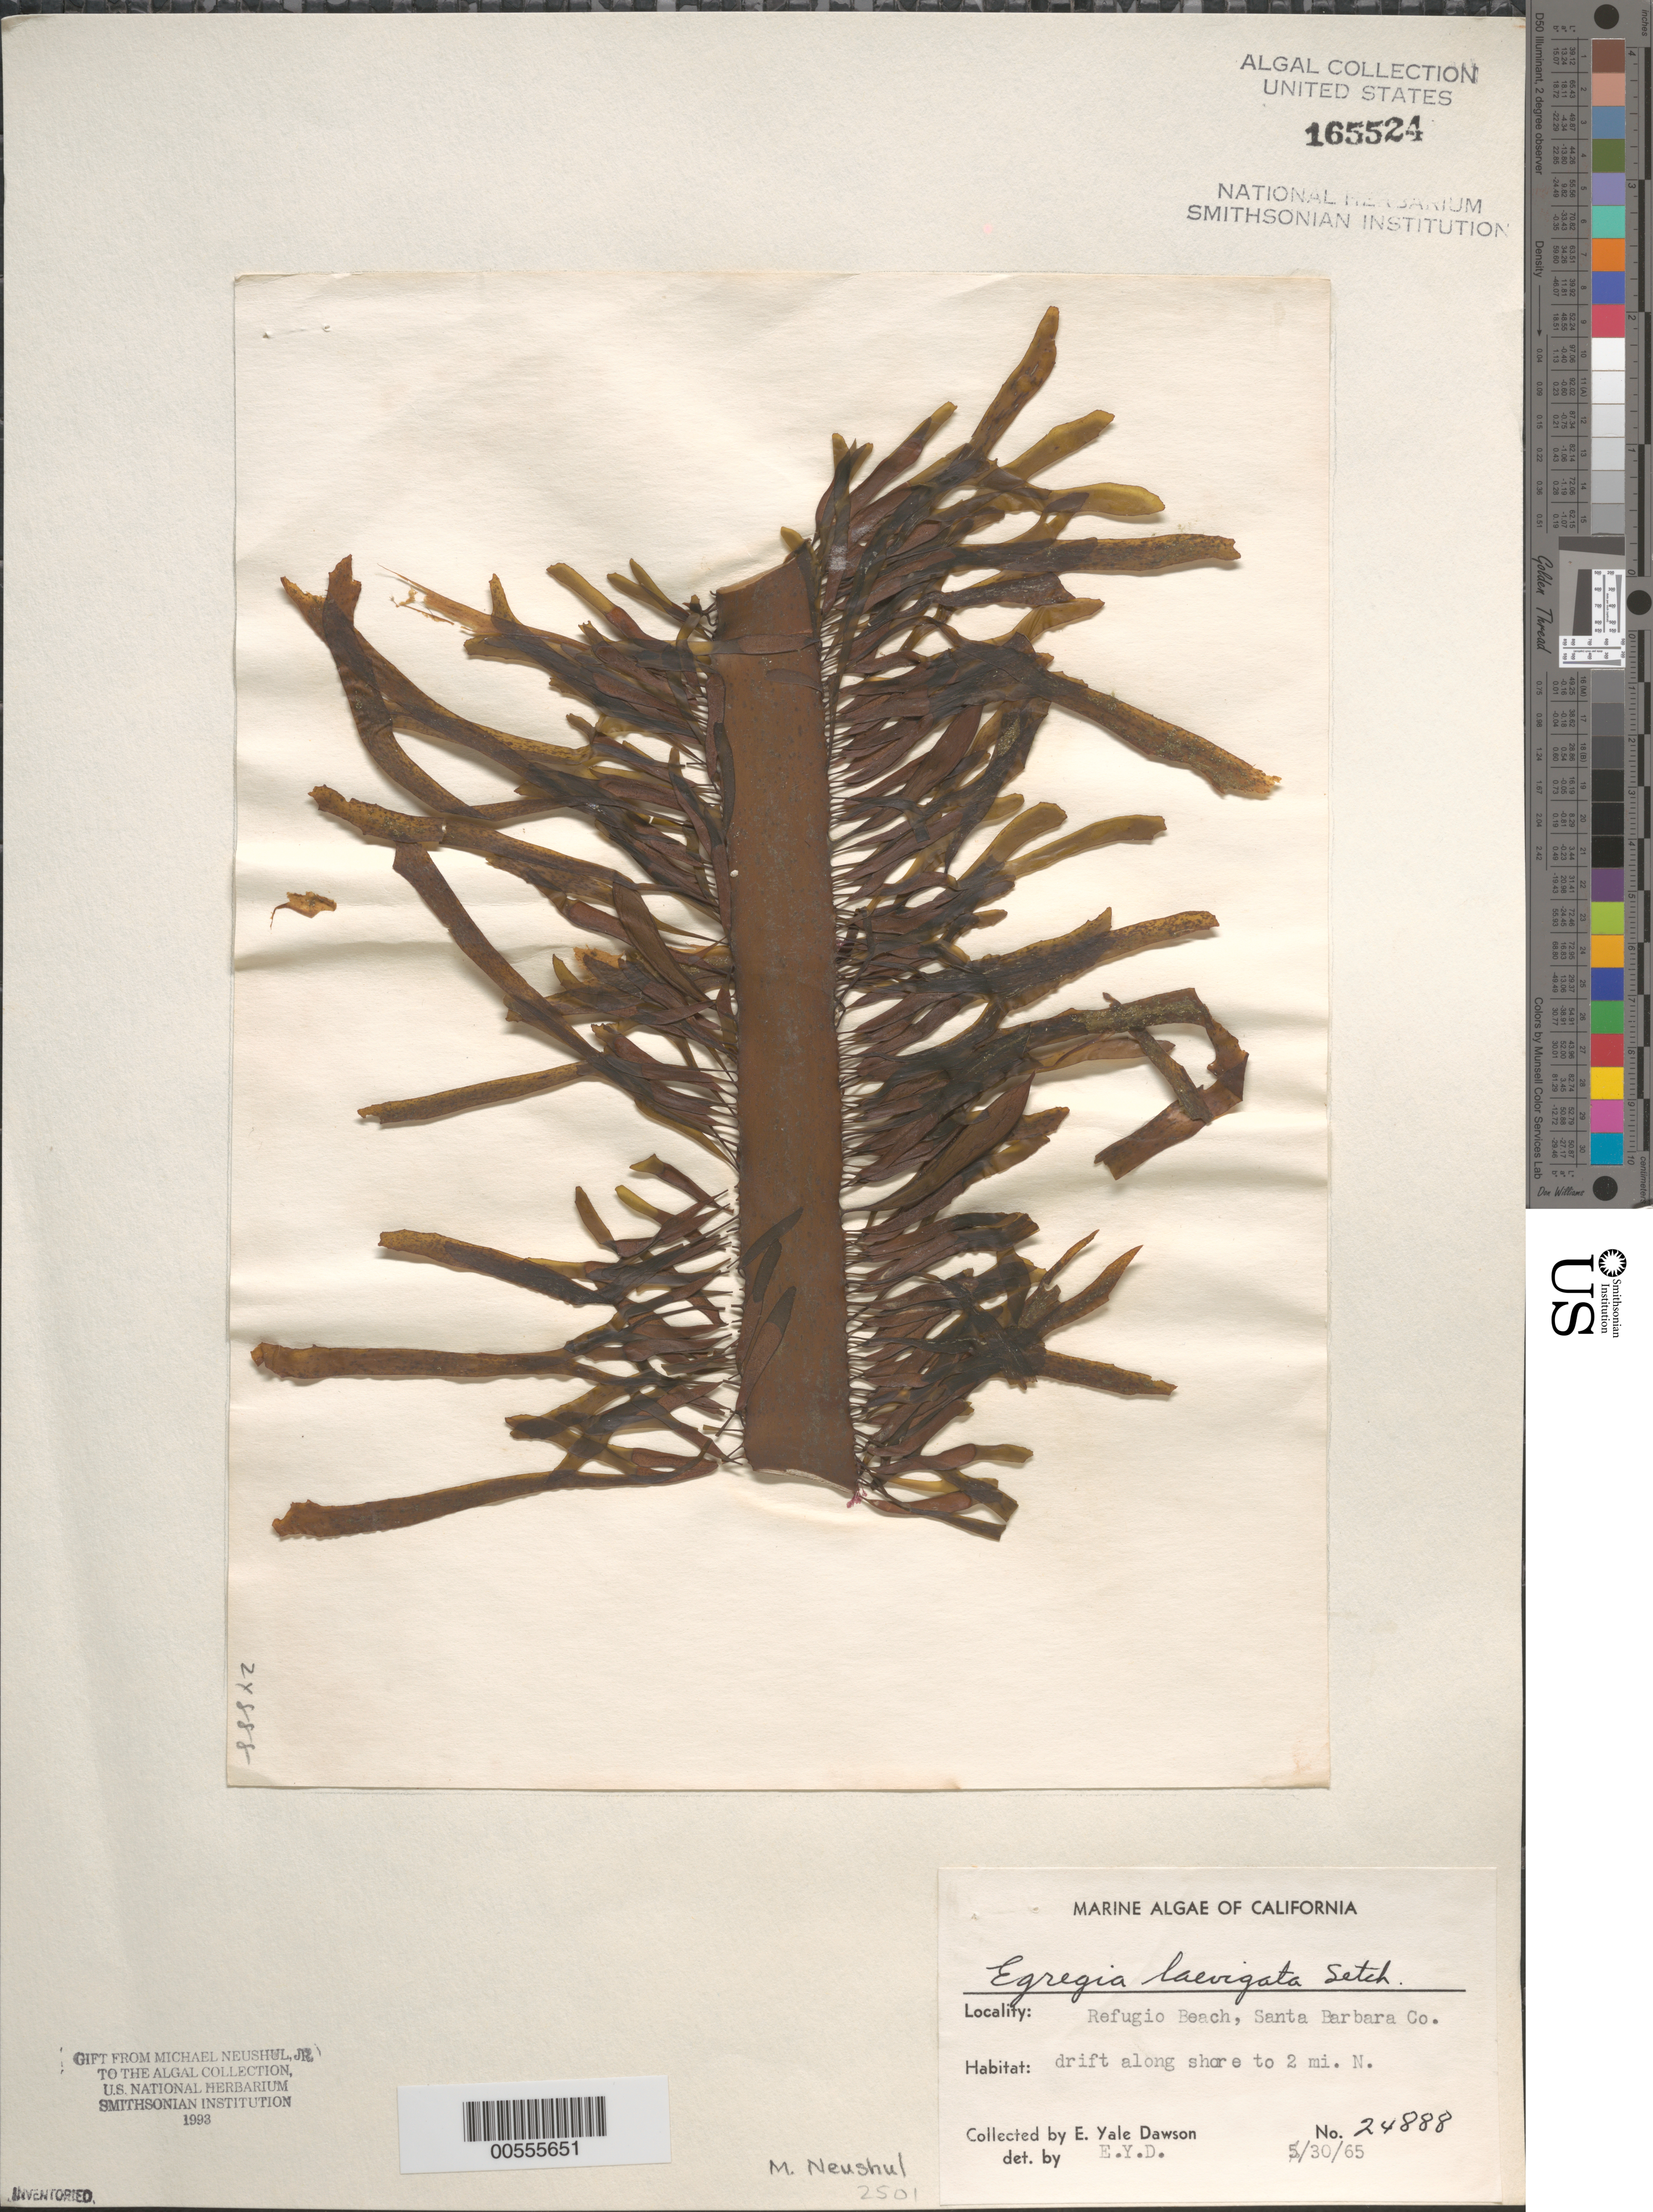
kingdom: Chromista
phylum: Ochrophyta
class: Phaeophyceae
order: Laminariales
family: Lessoniaceae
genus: Egregia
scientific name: Egregia menziesii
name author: (Turner) Aresch.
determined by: Algae name updating Project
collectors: E. Y. Dawson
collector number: EYD 24888 & Neushul 2501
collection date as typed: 30 May 1965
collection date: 1965-05-30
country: United States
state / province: California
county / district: Santa Barbara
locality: Refugio Beach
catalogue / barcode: US 165524